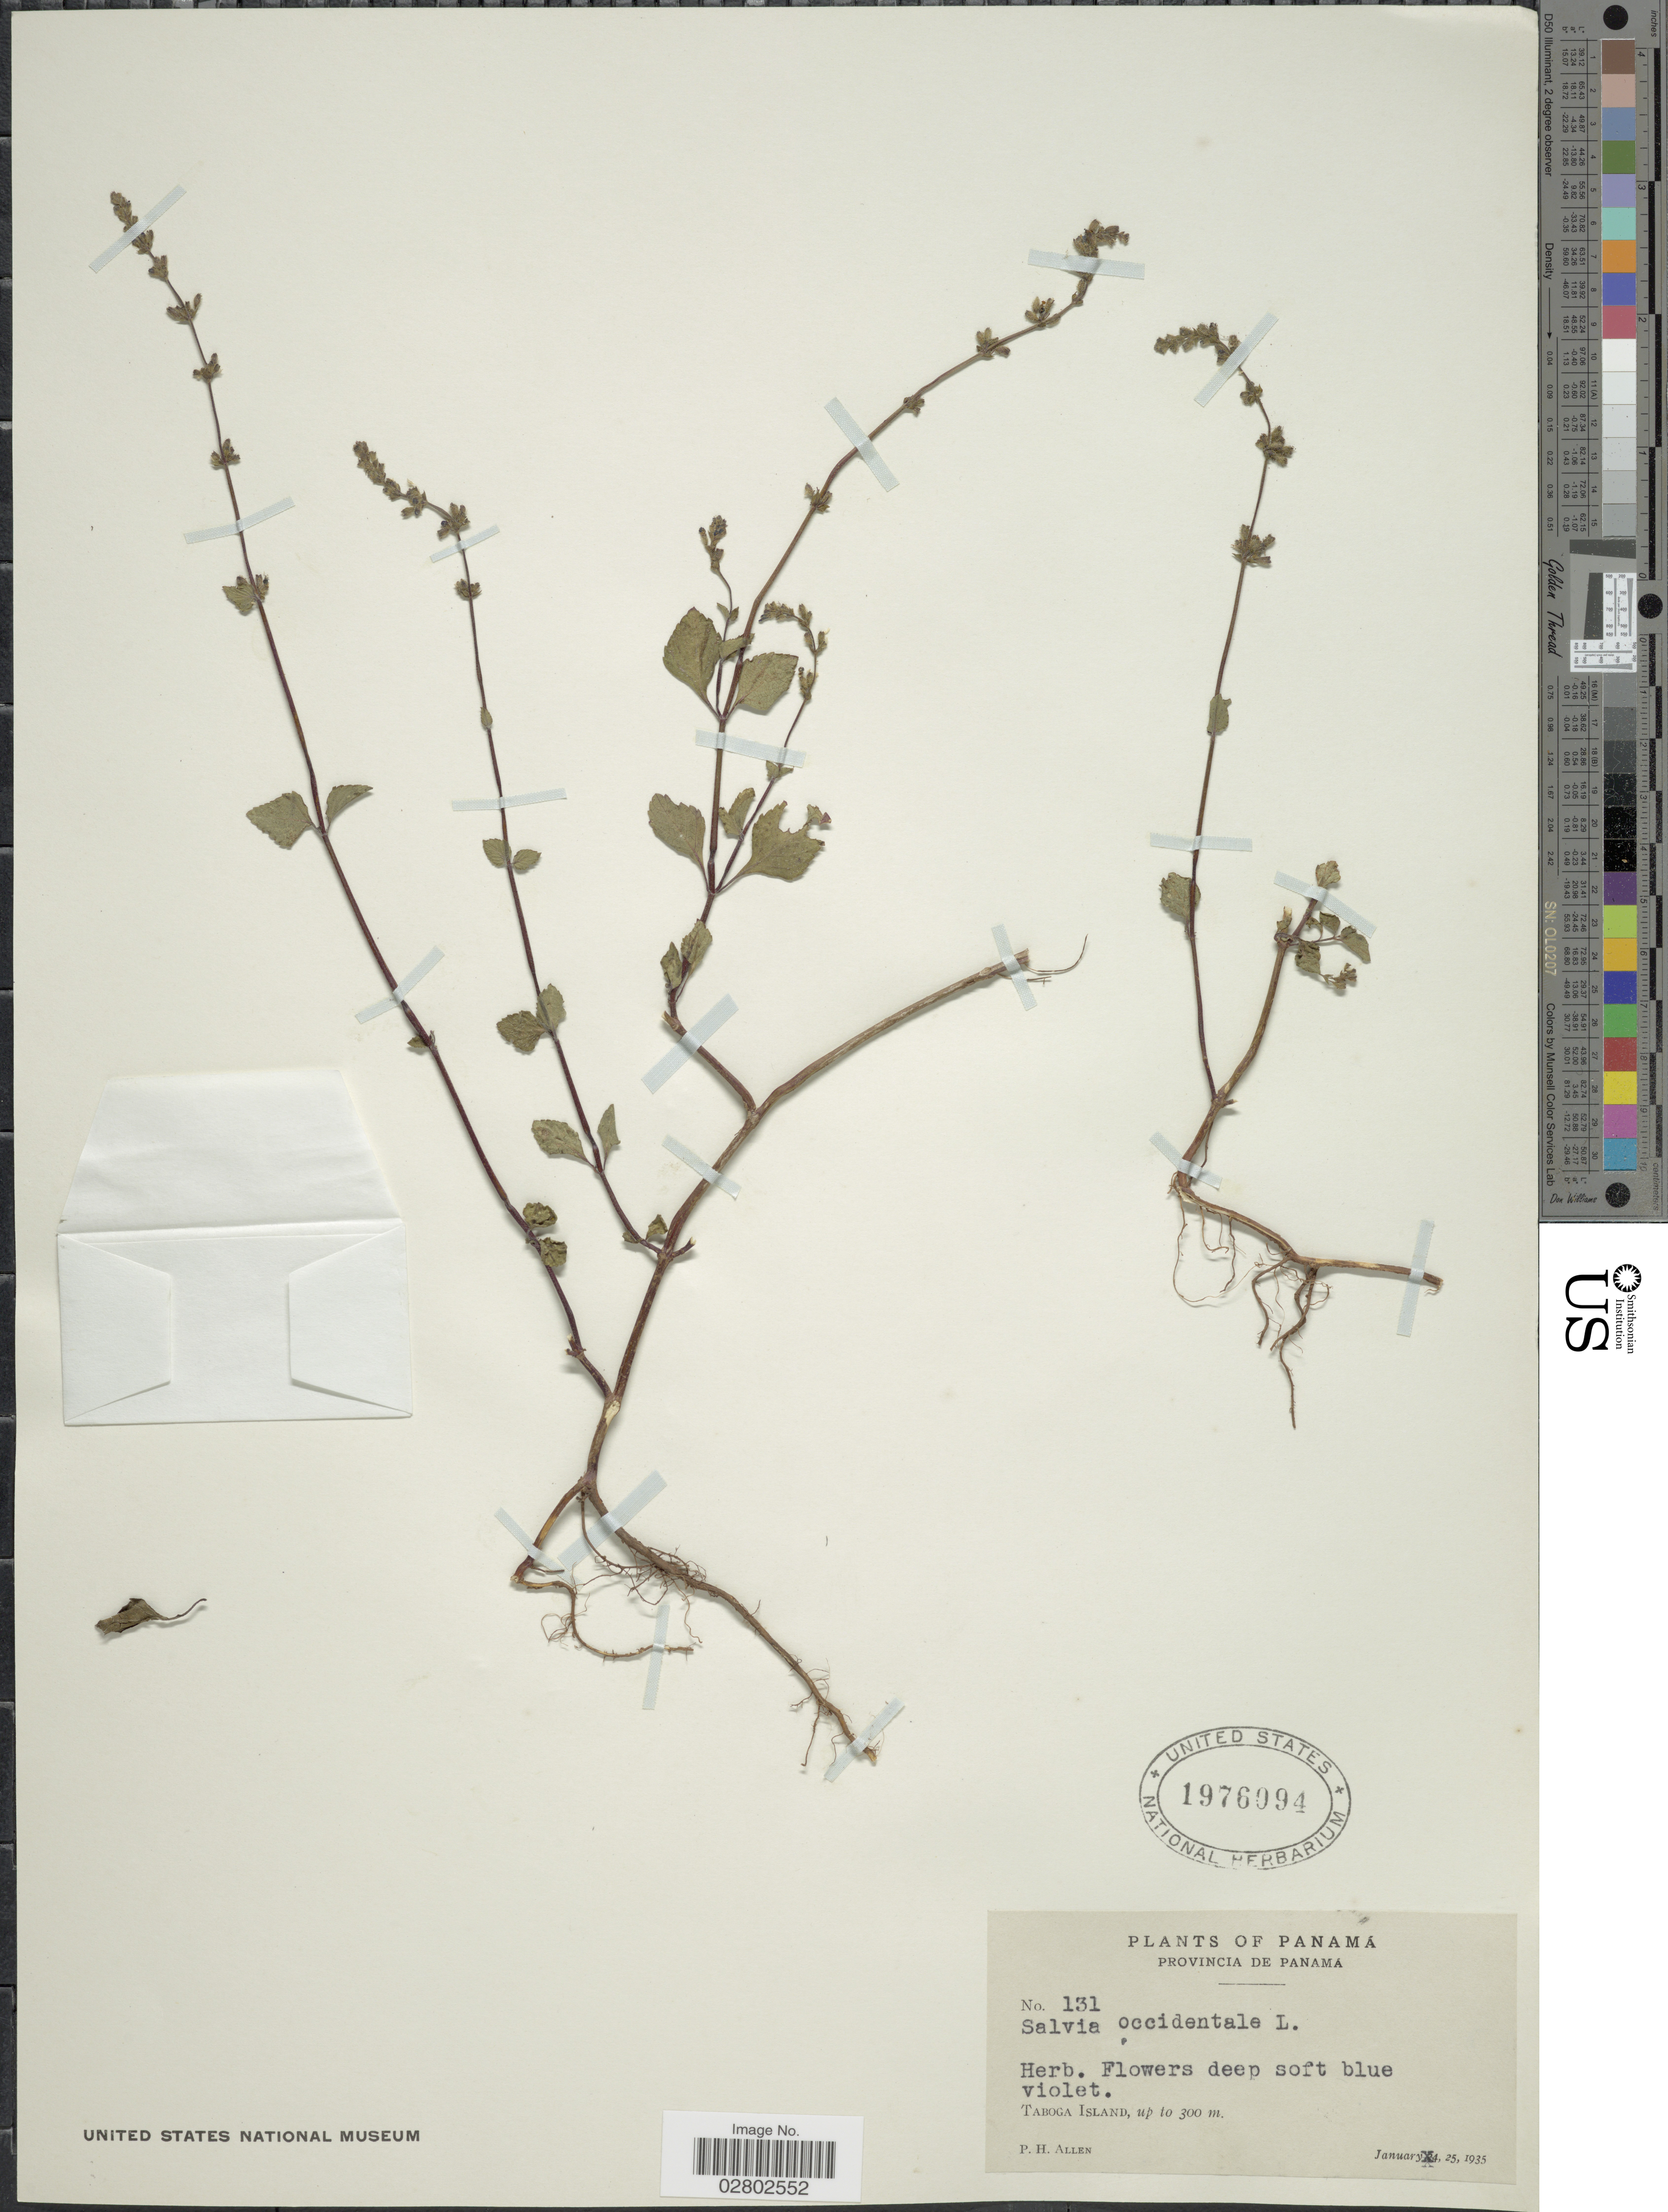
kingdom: Plantae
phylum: Tracheophyta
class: Magnoliopsida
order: Lamiales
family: Lamiaceae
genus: Salvia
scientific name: Salvia occidentalis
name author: Sw.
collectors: P. H. Allen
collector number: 131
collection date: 1935-01-25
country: Panama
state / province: Panamá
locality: Provincia de Panama. Taboga Island.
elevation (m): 300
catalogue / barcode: US 1976094